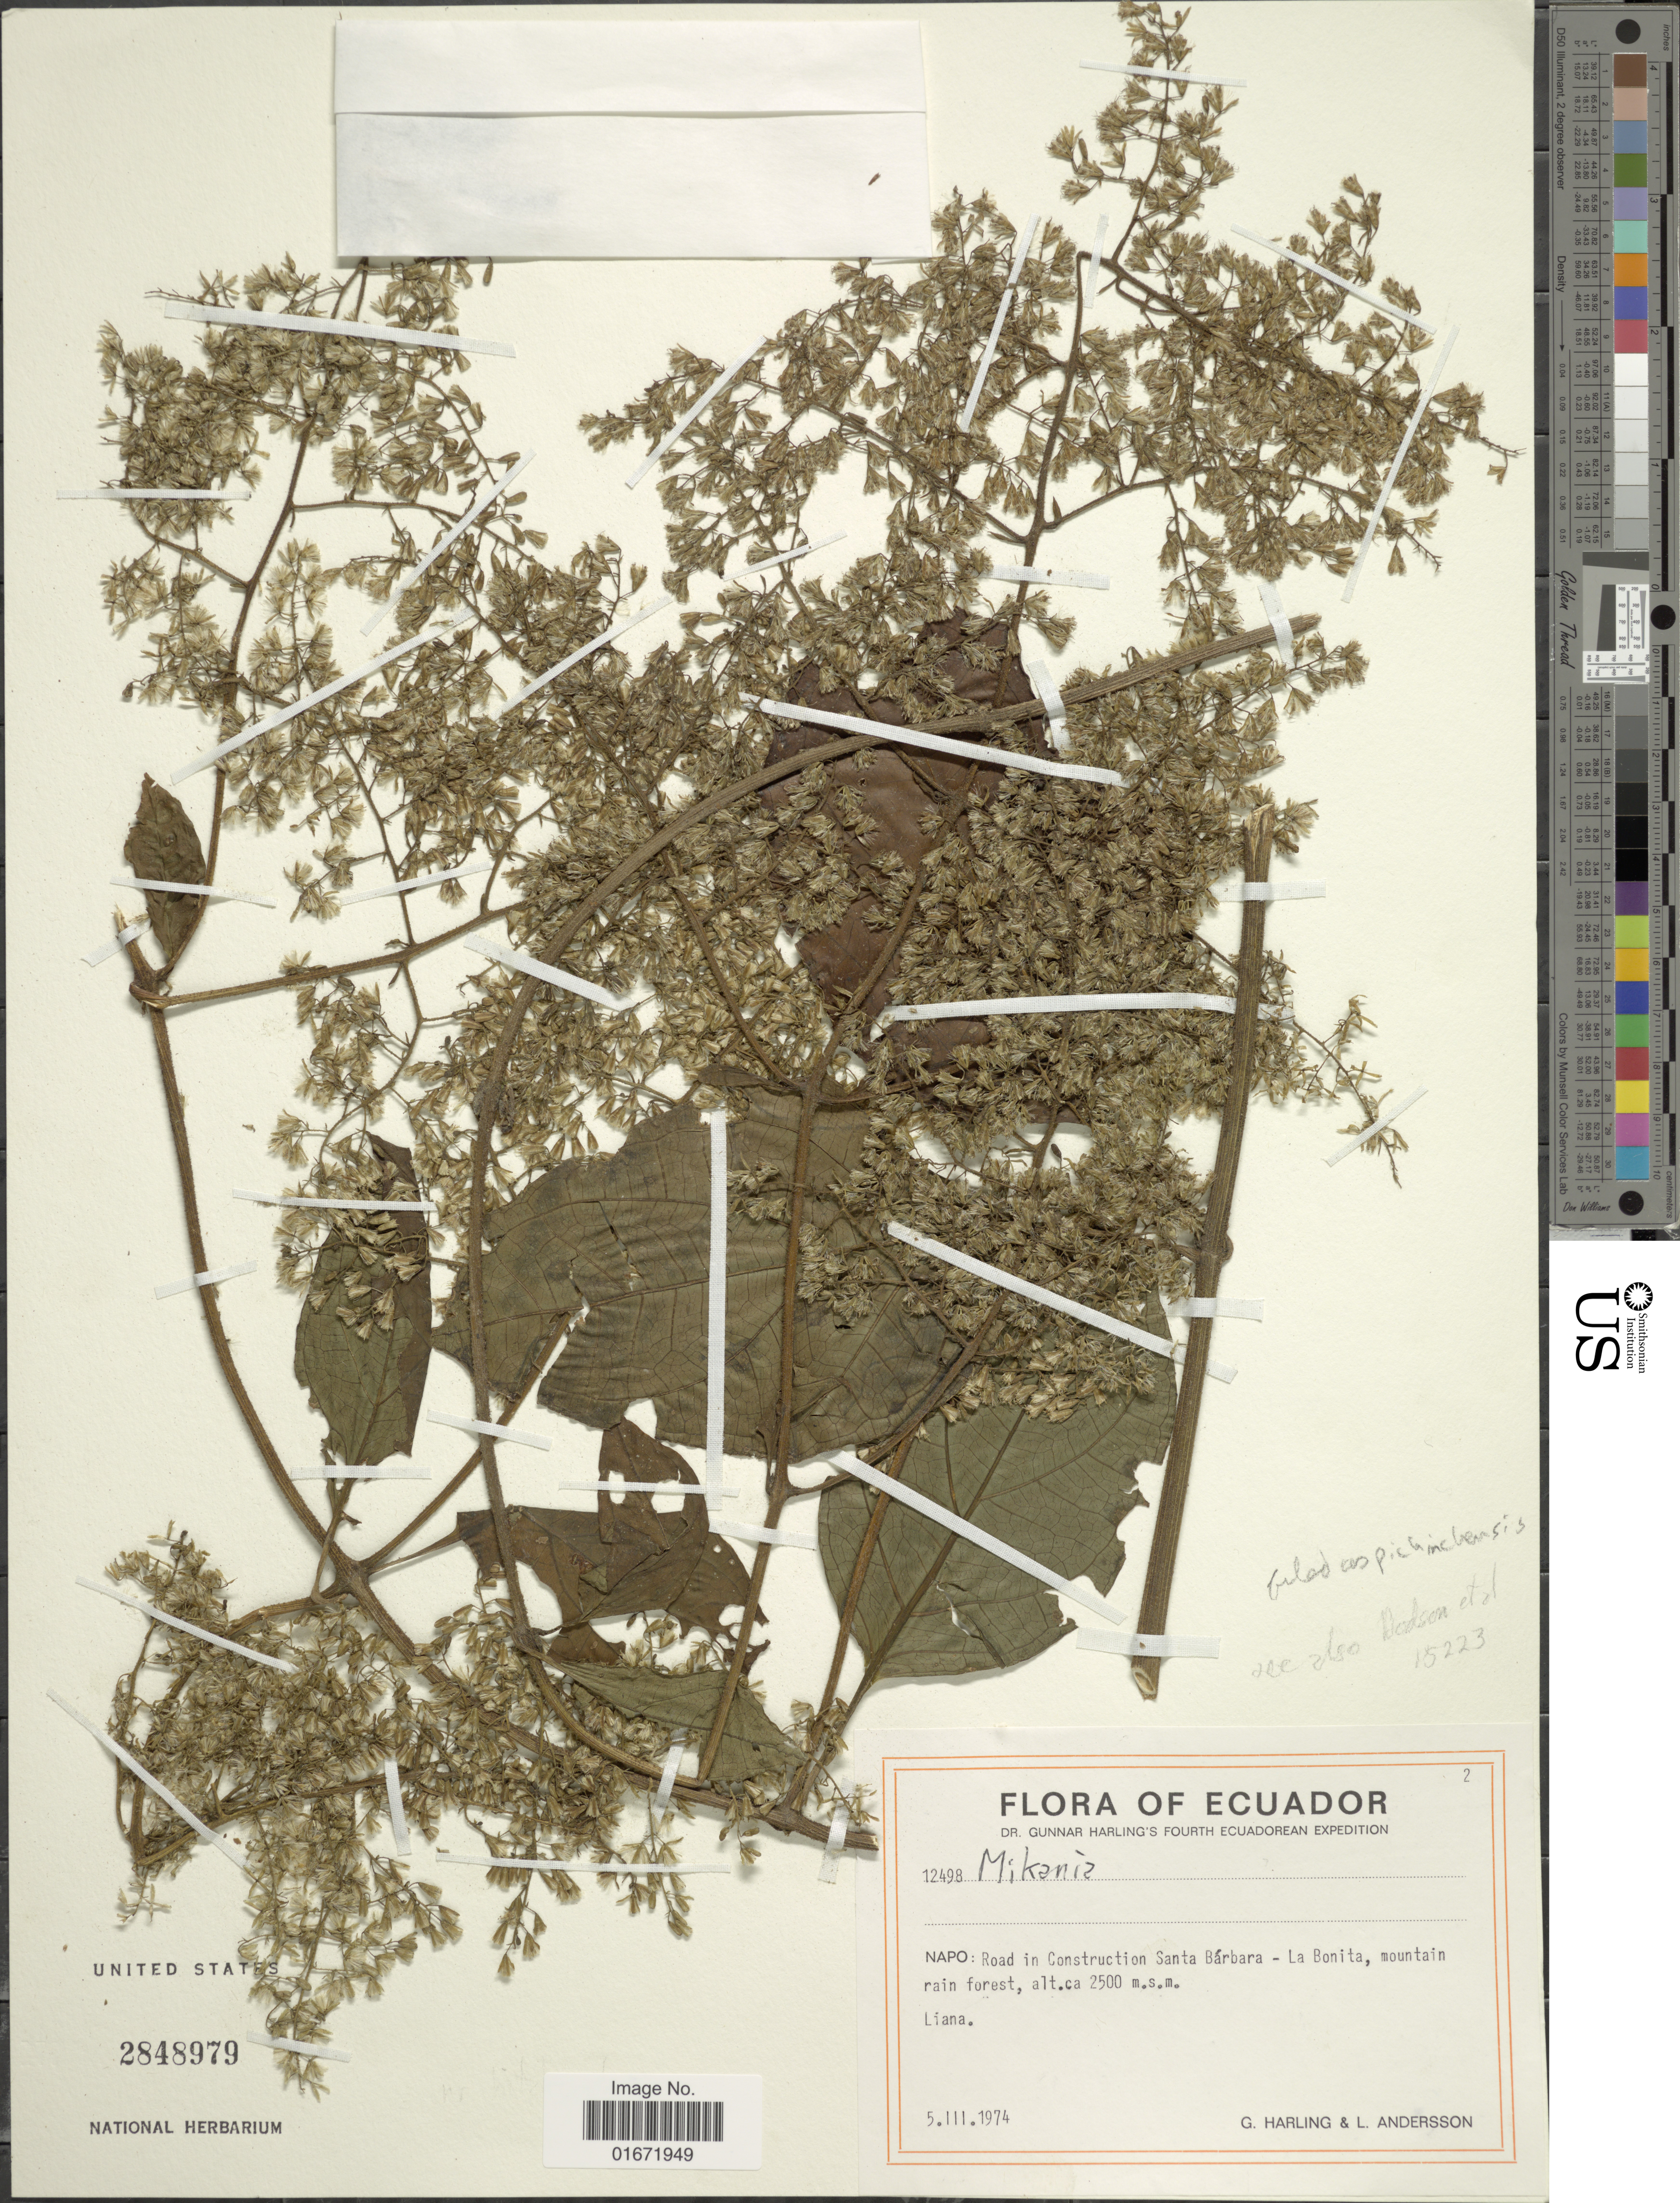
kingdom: Plantae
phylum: Tracheophyta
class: Magnoliopsida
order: Asterales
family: Asteraceae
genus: Mikania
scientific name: Mikania pichinchensis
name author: Hieron.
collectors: G. Harling & L. Andersson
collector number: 12498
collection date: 1974-03-05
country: Ecuador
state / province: Napo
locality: Napo: Road in Construction Santa Bárbara - La Bonita, mountain rain forest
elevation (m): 2500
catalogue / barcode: US 2848979